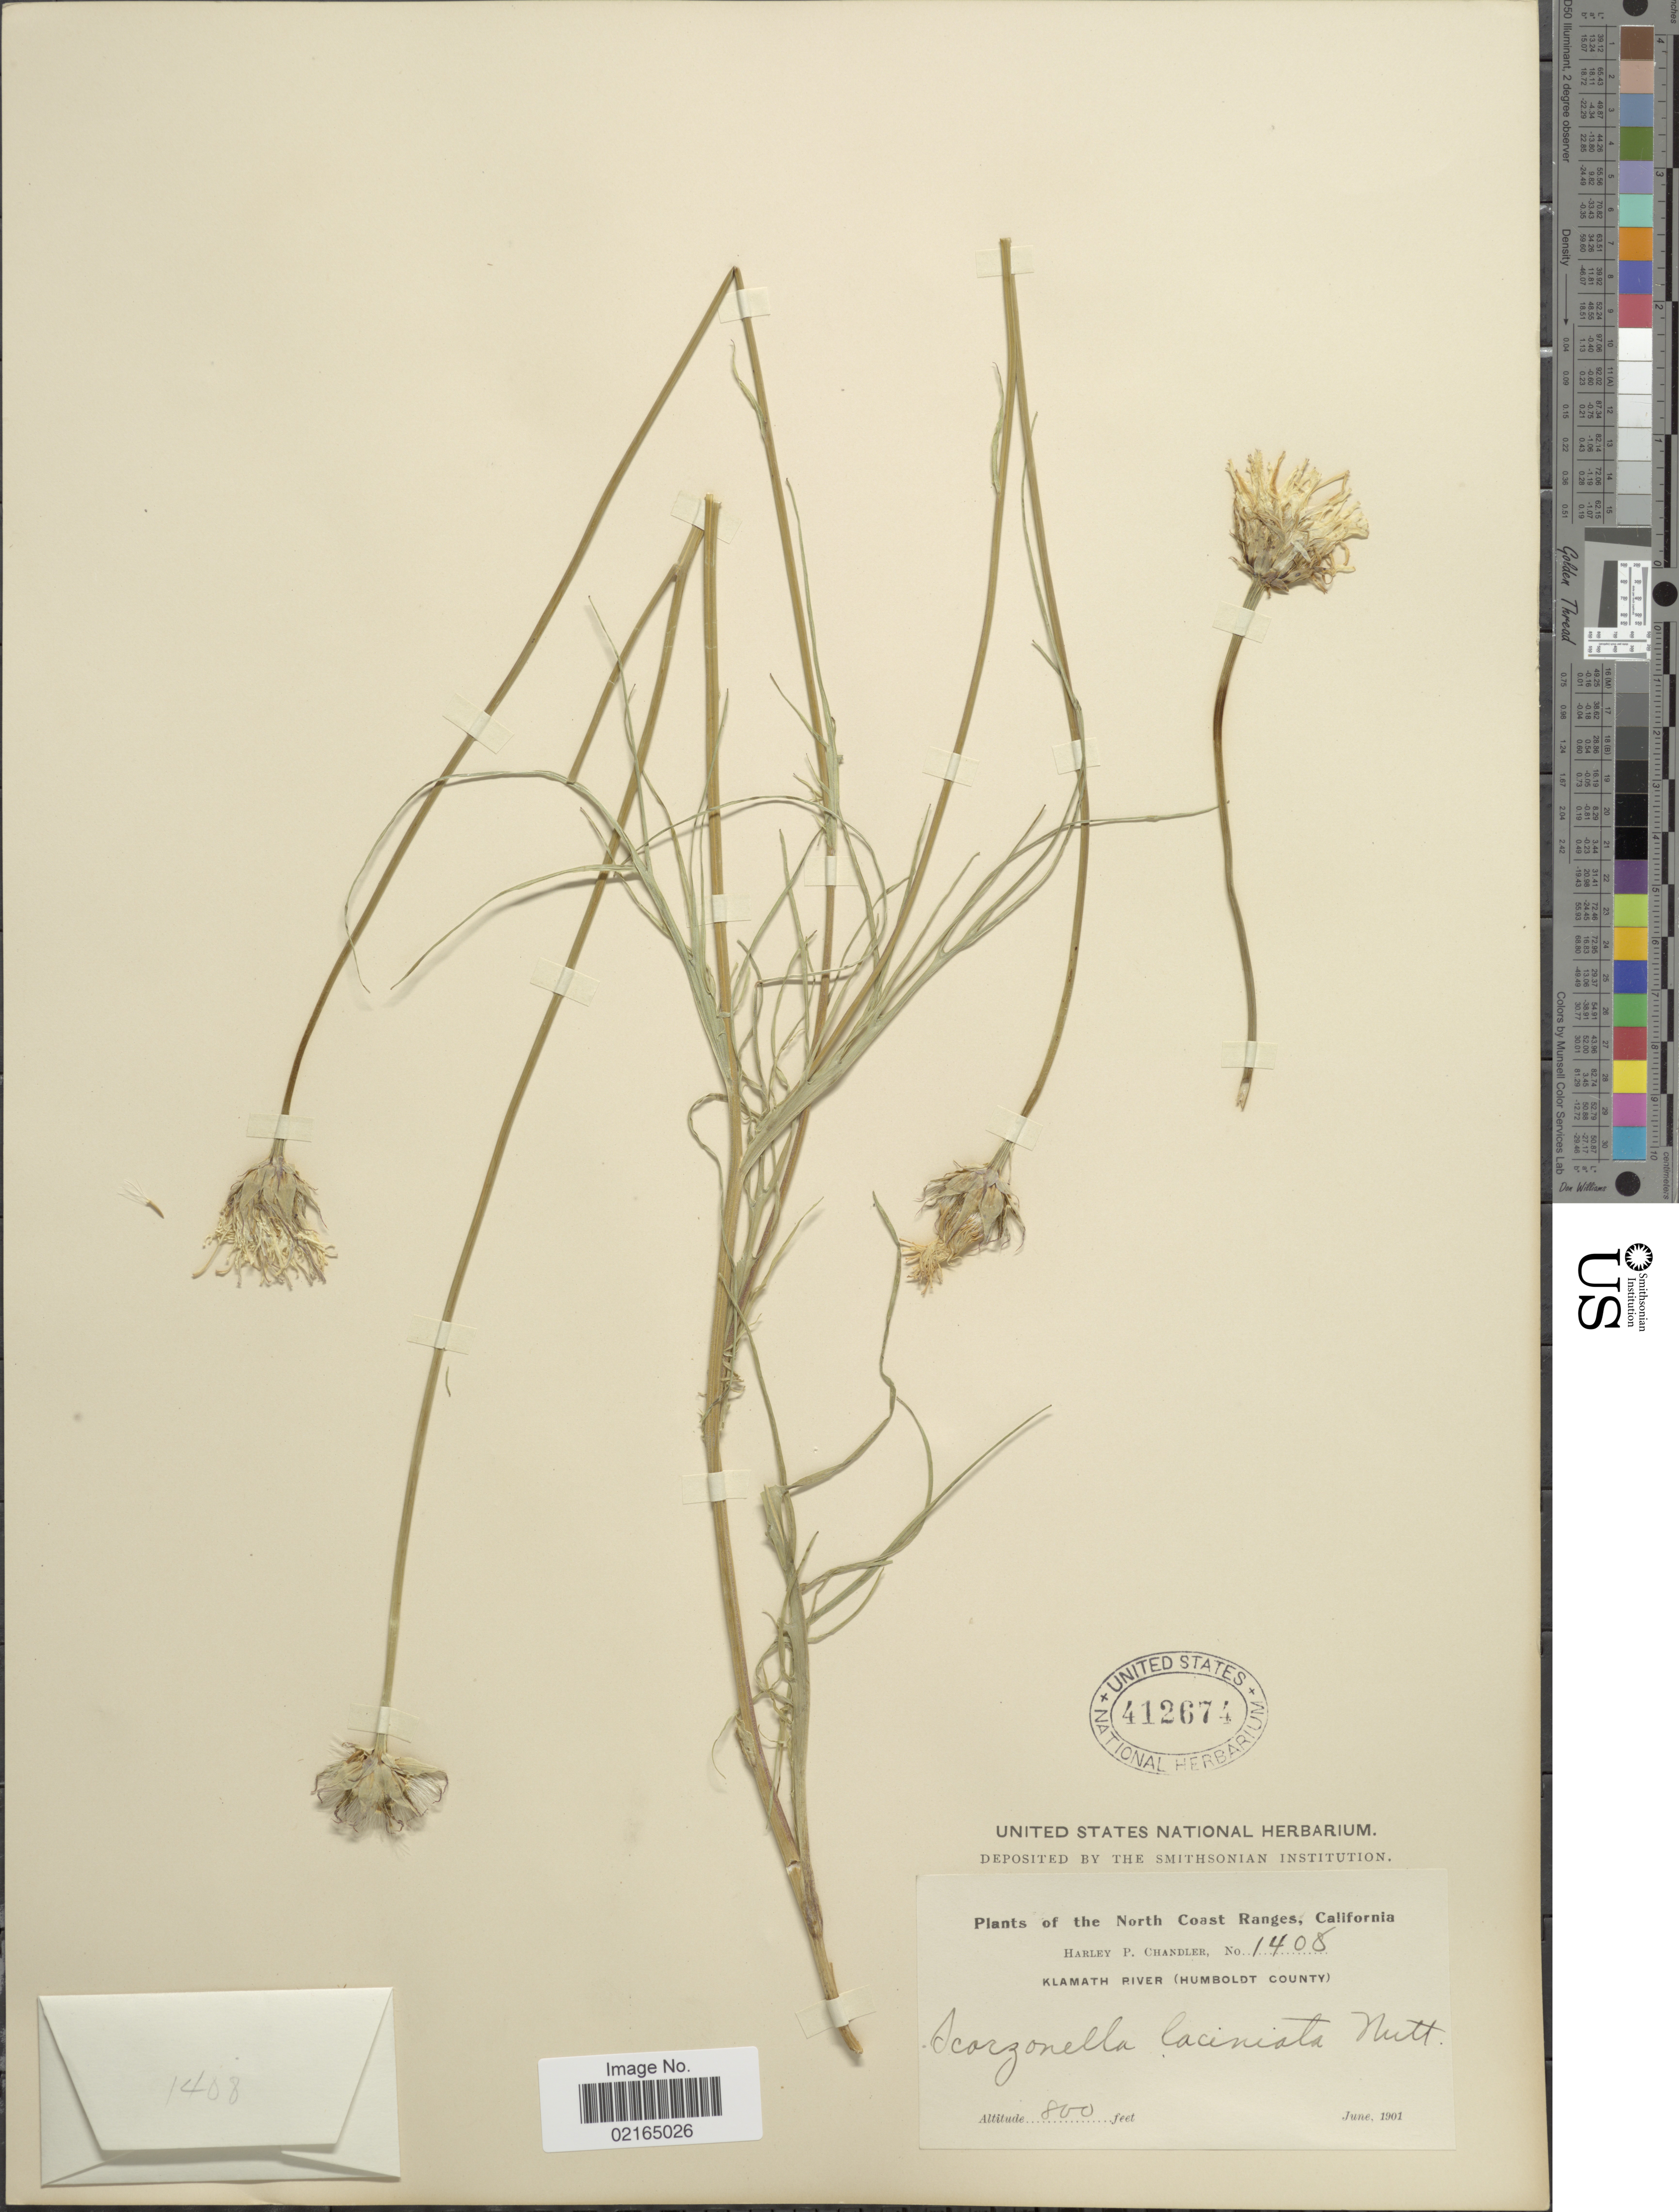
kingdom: Plantae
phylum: Tracheophyta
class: Magnoliopsida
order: Asterales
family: Asteraceae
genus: Microseris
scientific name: Microseris laciniata subsp. leptosepala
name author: (Nutt.) K.L. Chambers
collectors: H. Chandler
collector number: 1408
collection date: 1901-06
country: United States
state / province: California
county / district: Humboldt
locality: North Coast Ranges, Klamath River (Humboldt County).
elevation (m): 244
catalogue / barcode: US 412674